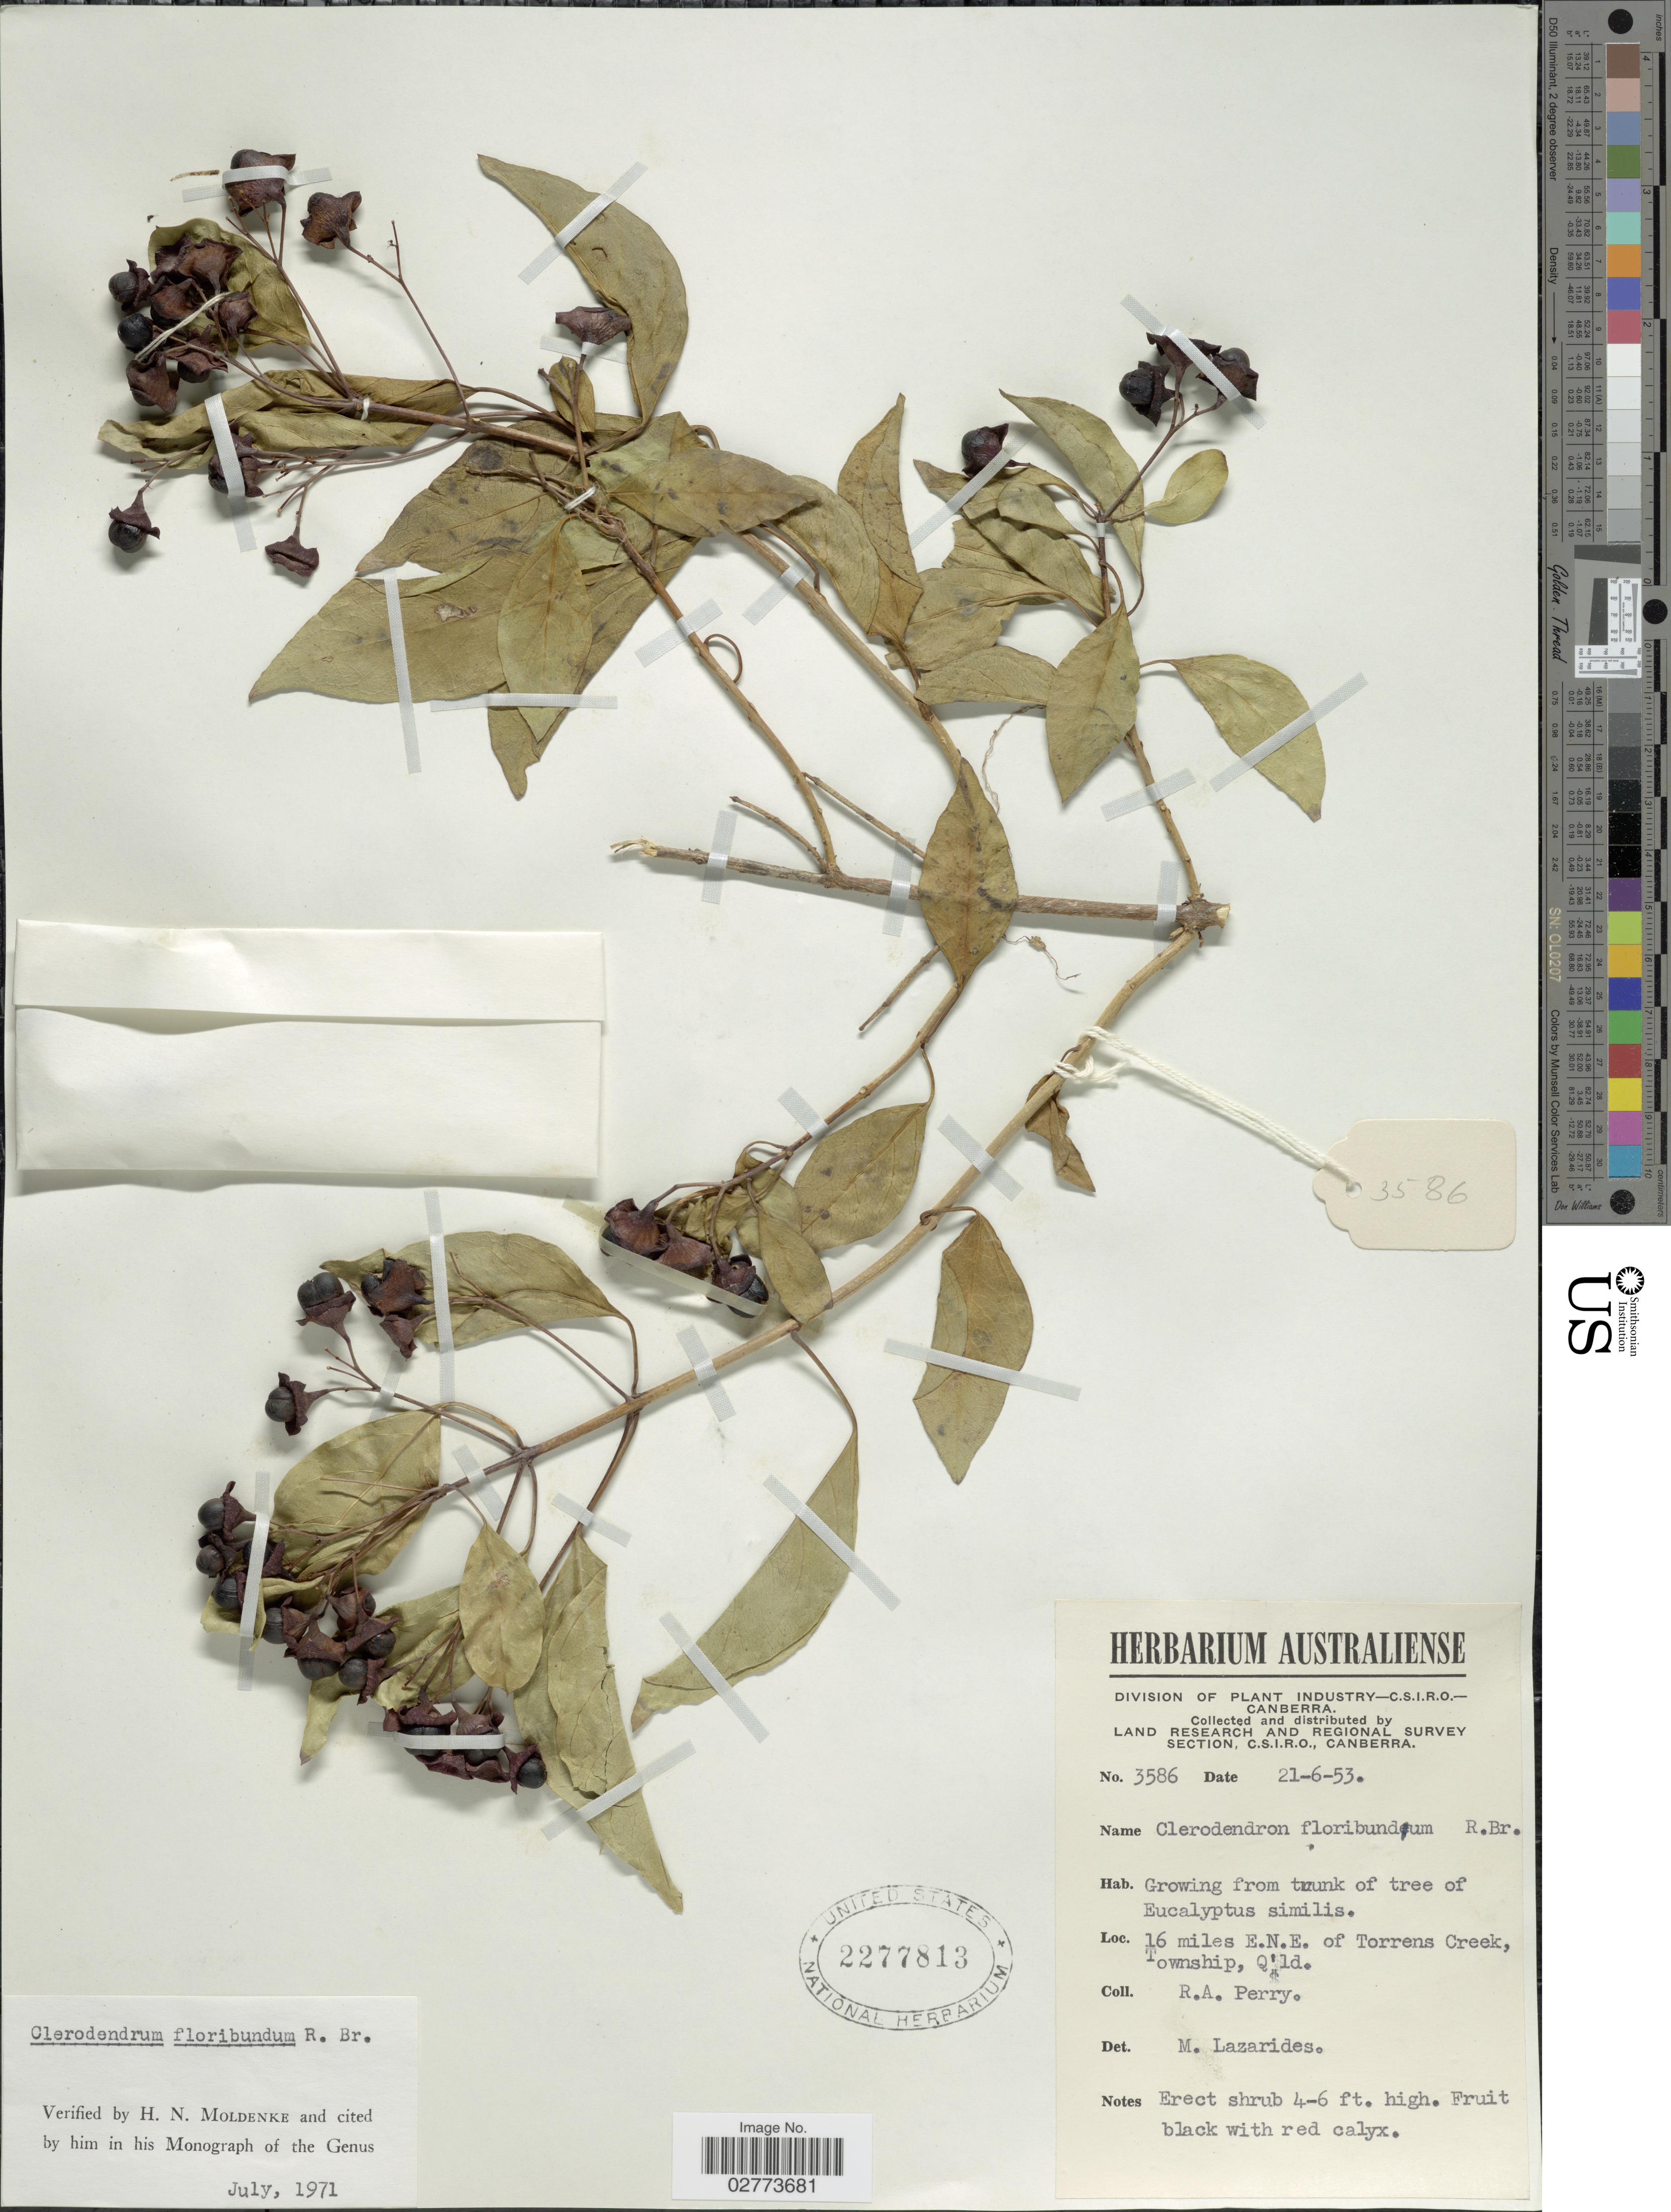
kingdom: Plantae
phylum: Tracheophyta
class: Magnoliopsida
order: Lamiales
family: Lamiaceae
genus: Clerodendrum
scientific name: Clerodendrum floribundum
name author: R. Br.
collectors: Perry, R. A.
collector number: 3586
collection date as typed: Transcribed d/m/y: 21/6/53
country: Australia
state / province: Queensland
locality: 16 miles E.N.E. of Torrens Creek, Township, Q'ld.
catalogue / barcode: US 2277813